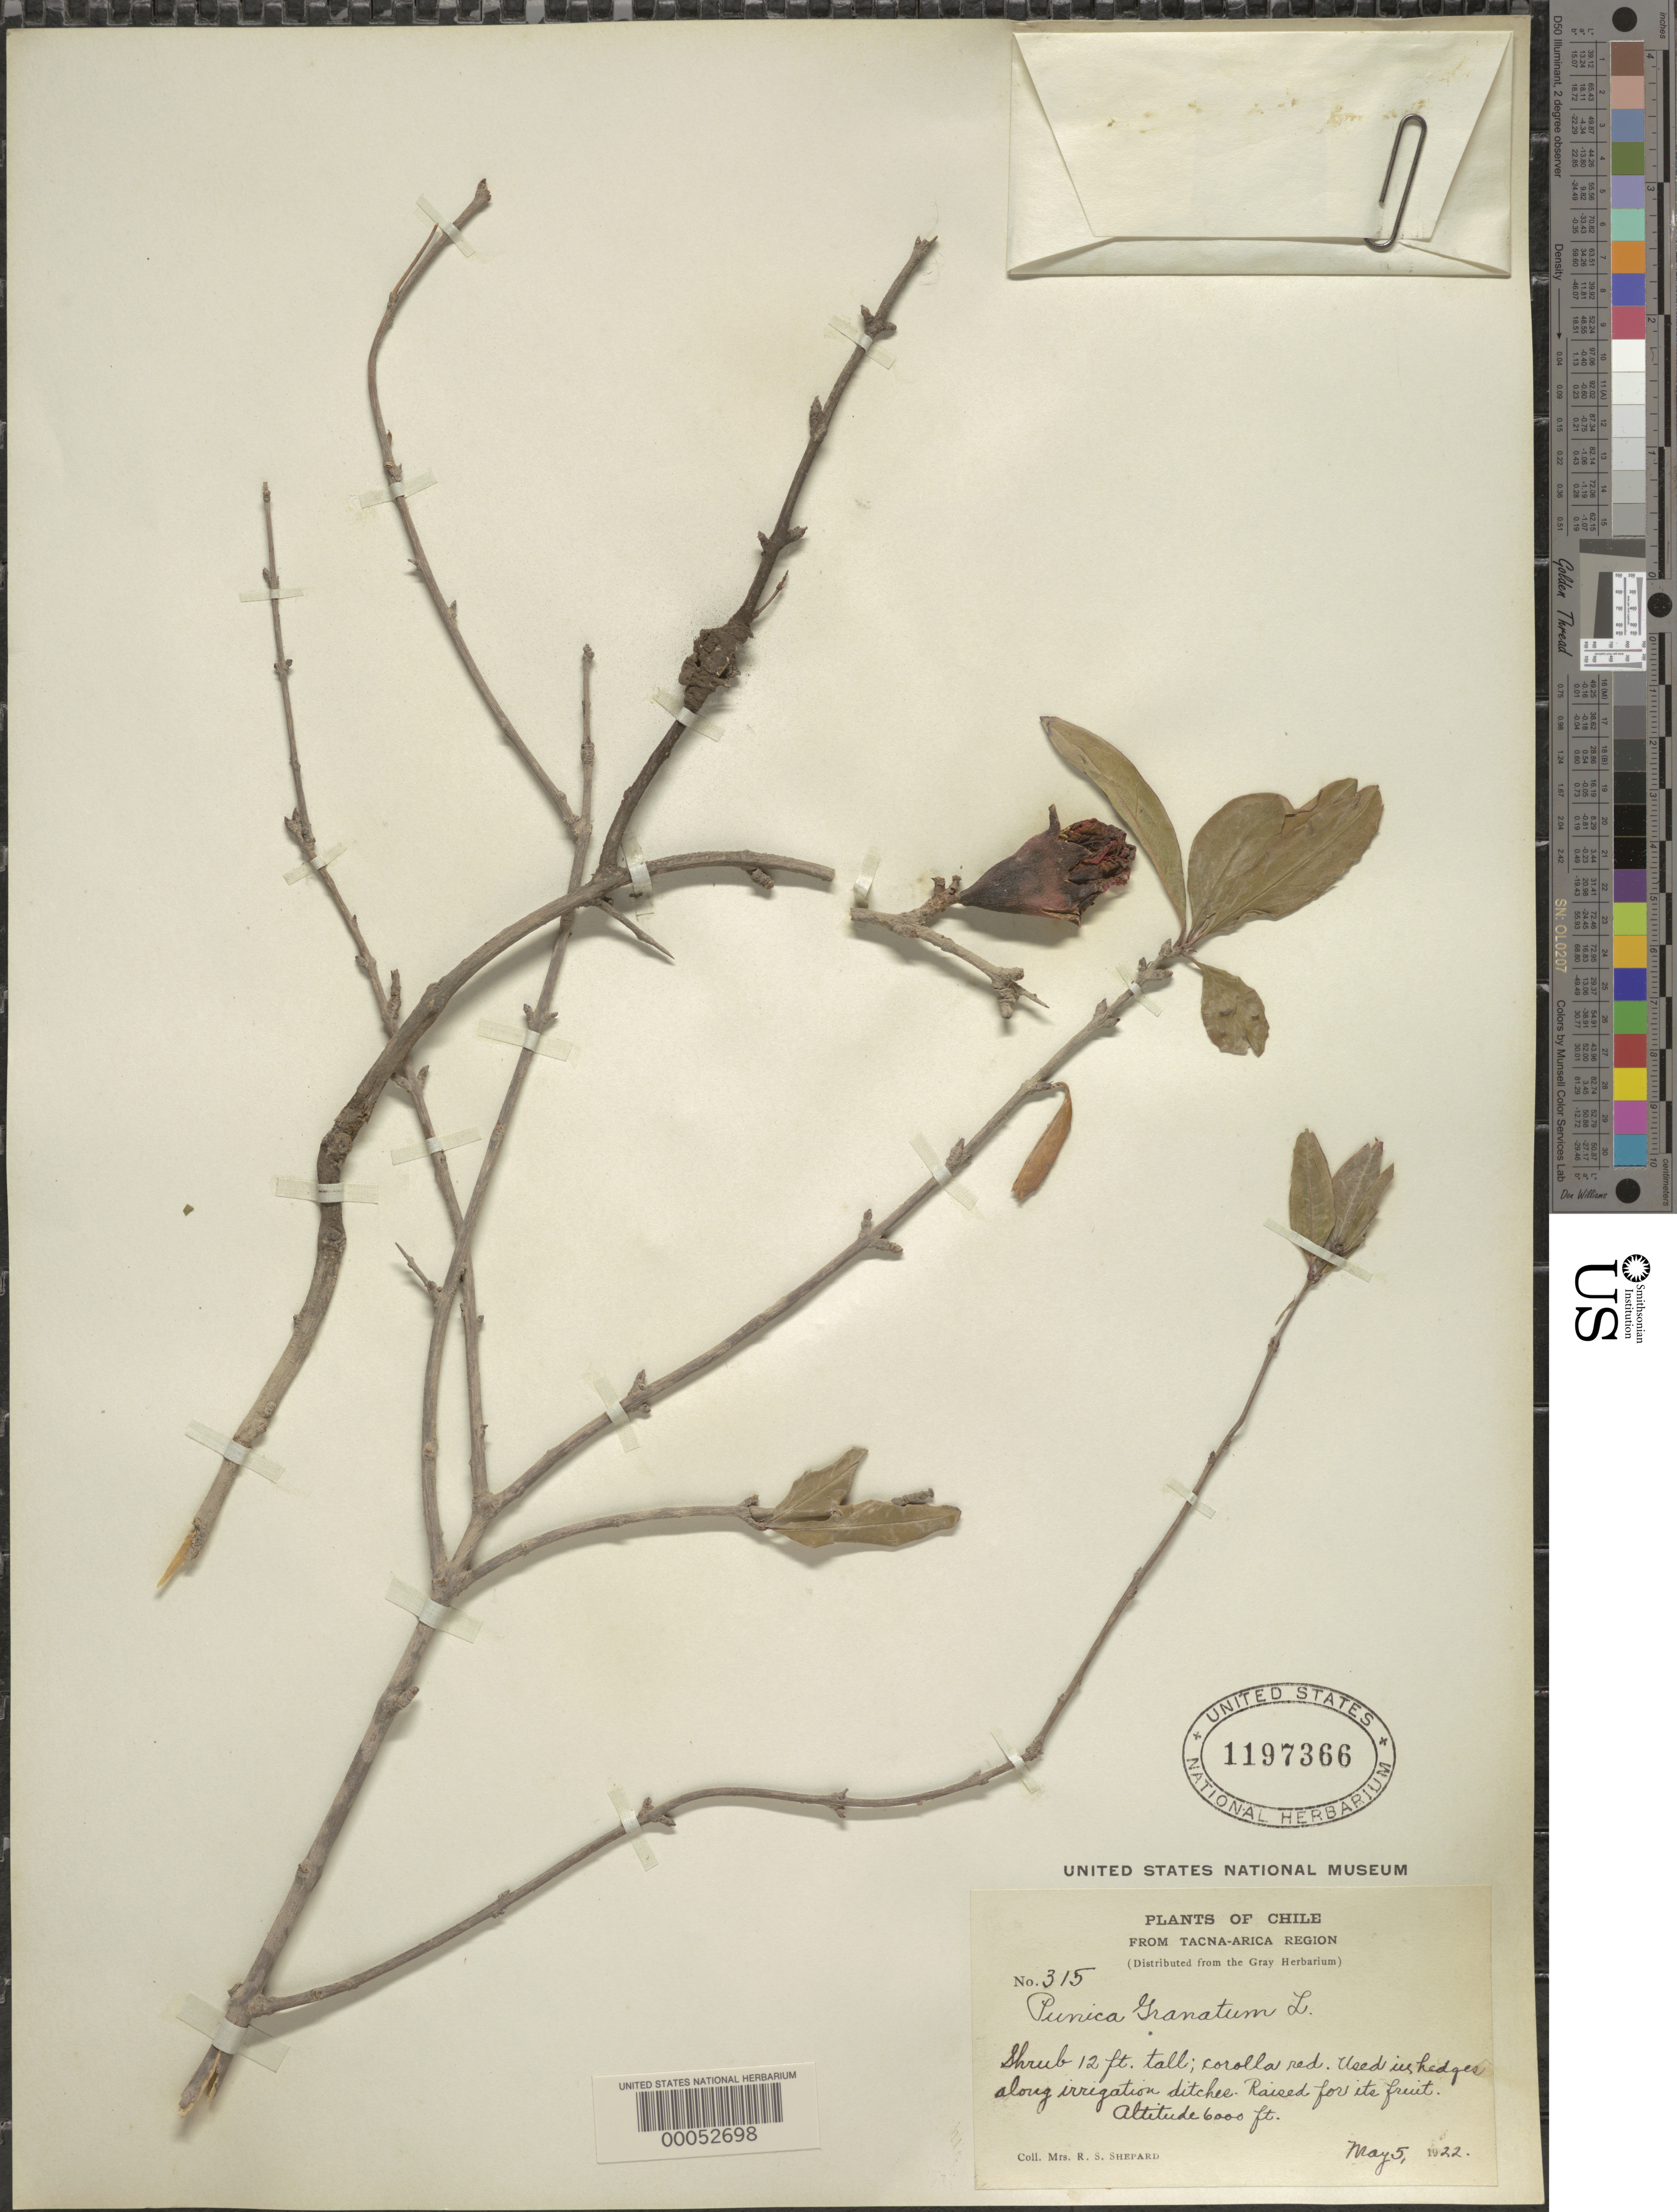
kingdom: Plantae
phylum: Tracheophyta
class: Magnoliopsida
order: Myrtales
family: Lythraceae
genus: Punica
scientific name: Punica granatum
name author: L.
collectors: R. Shepard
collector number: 315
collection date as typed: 05 May 1922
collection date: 1922-05-05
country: Chile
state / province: Tarapacá (I)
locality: Arica region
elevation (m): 1829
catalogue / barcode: US 1197366